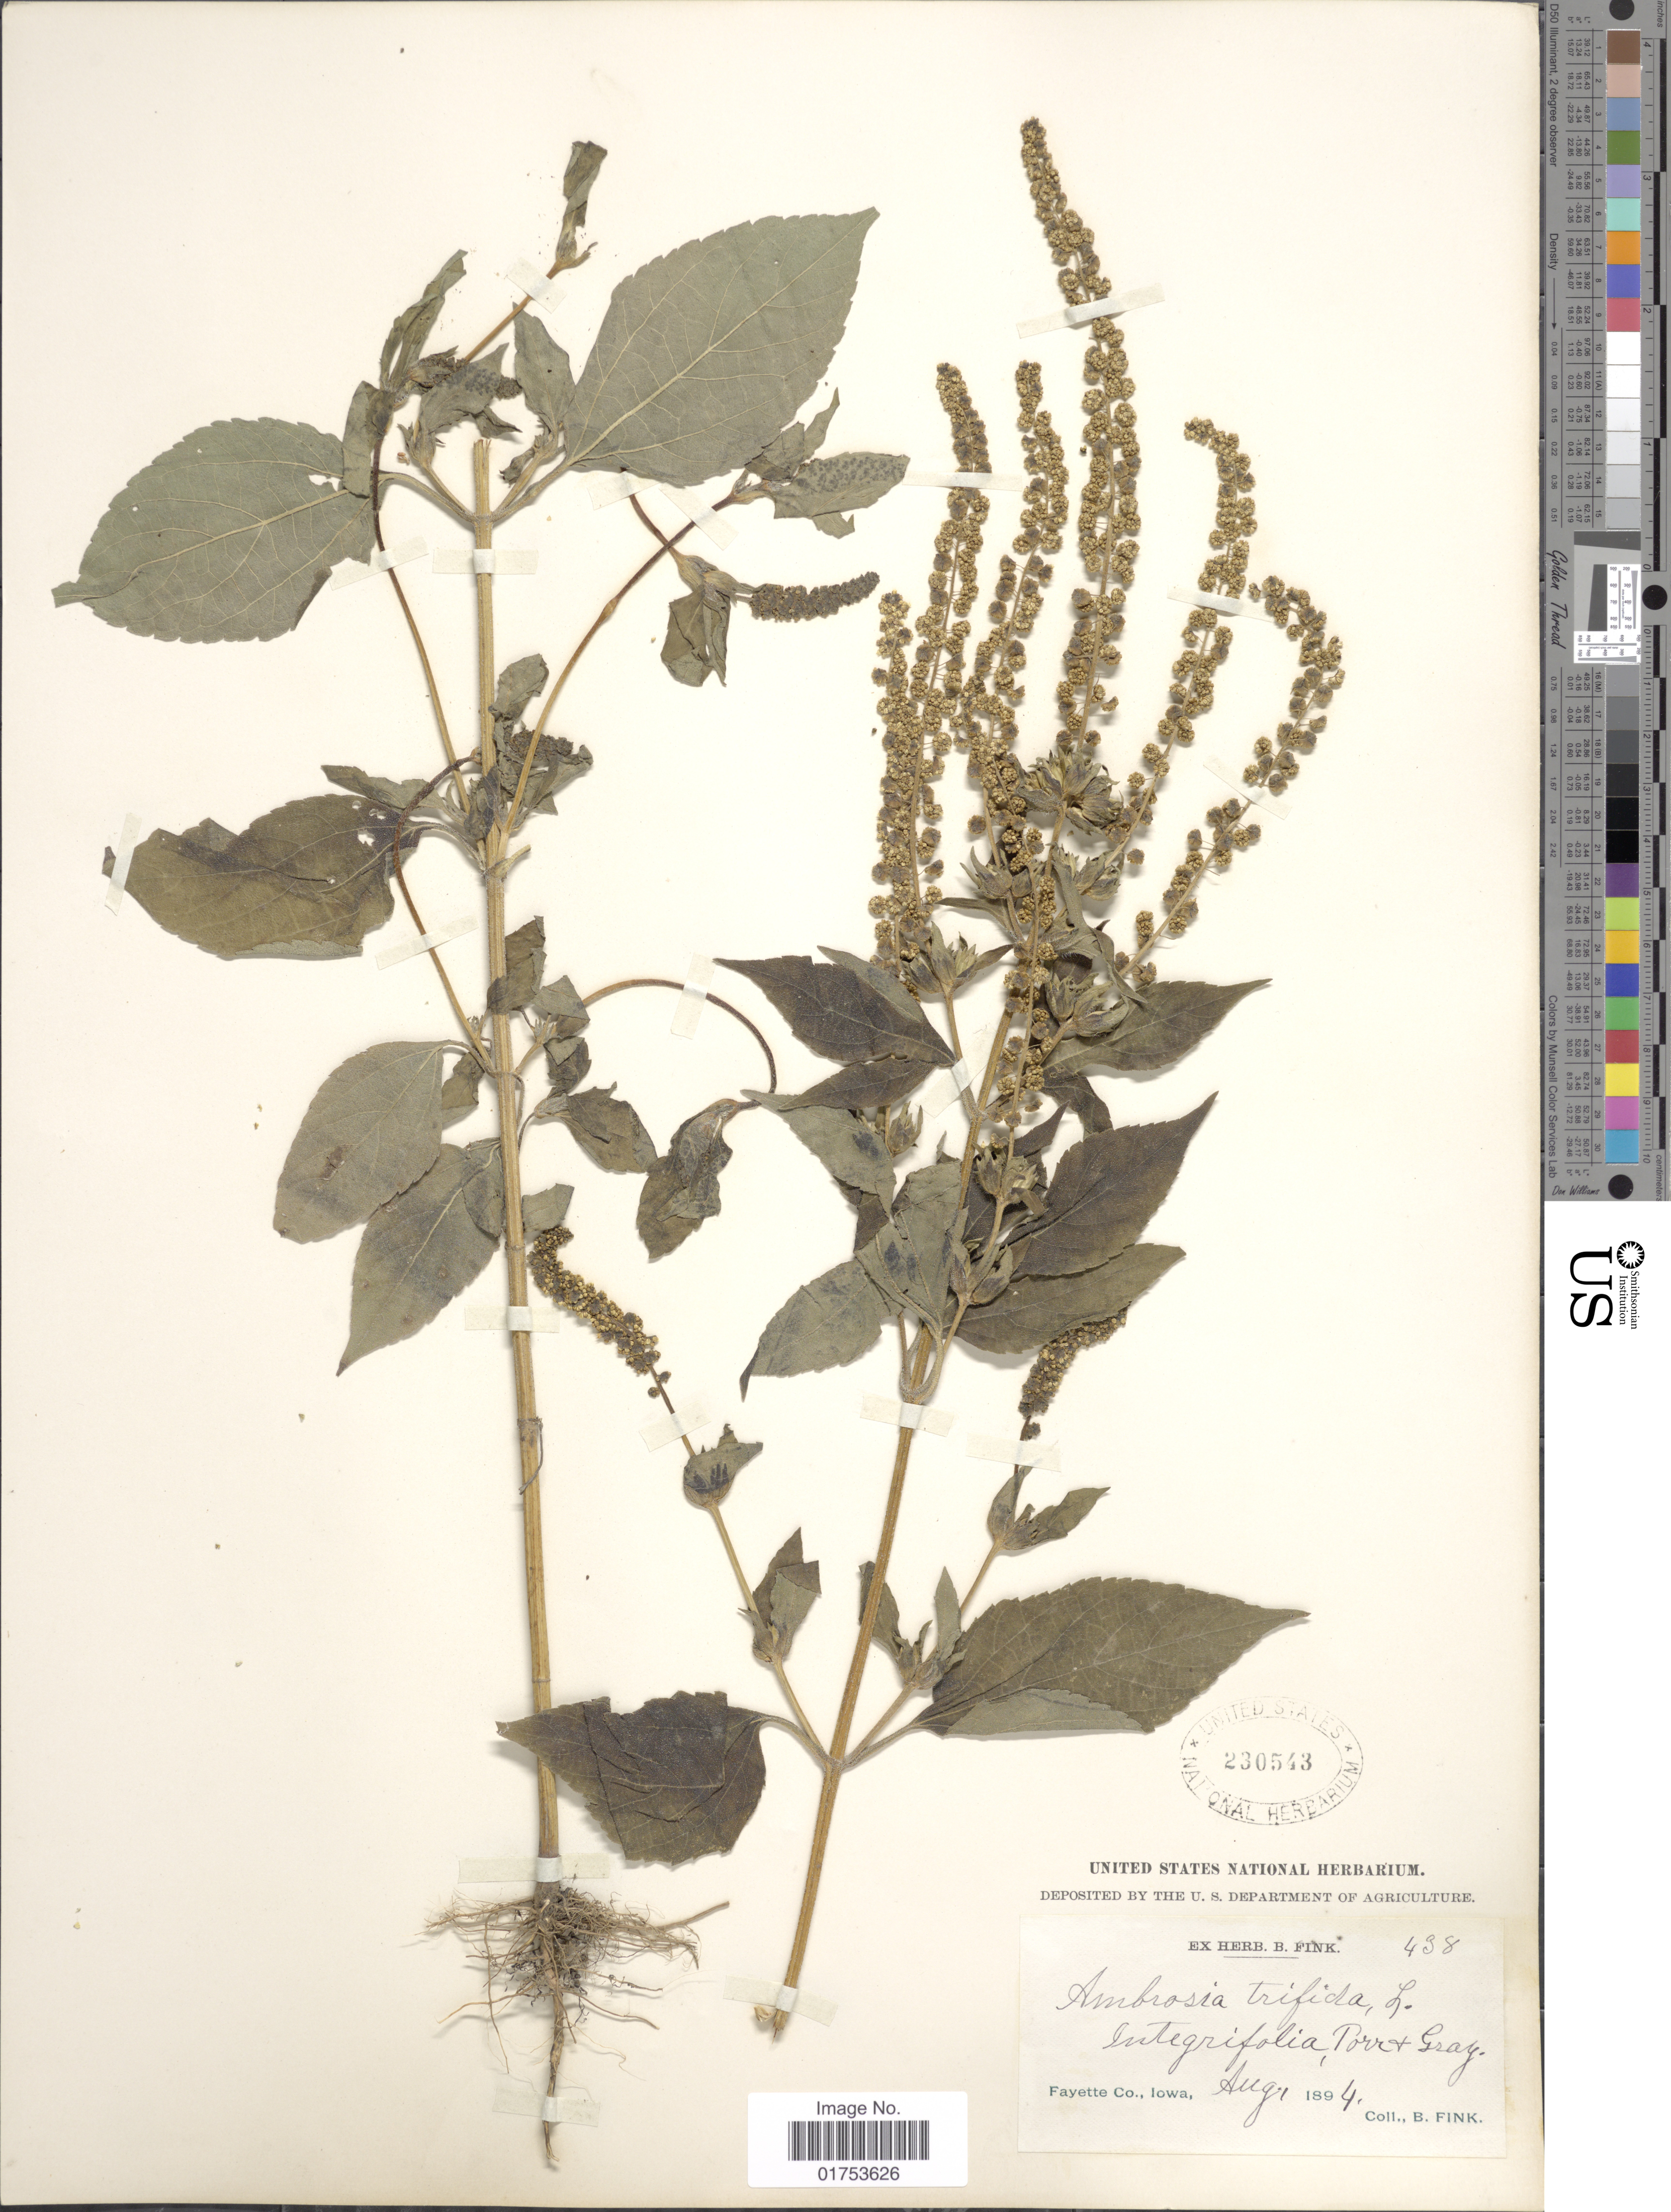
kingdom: Plantae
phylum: Tracheophyta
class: Magnoliopsida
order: Asterales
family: Asteraceae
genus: Ambrosia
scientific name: Ambrosia trifida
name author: L.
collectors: B. Fink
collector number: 438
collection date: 1894-08-01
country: United States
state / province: Wisconsin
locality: Fayette Co.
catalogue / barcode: US 230543